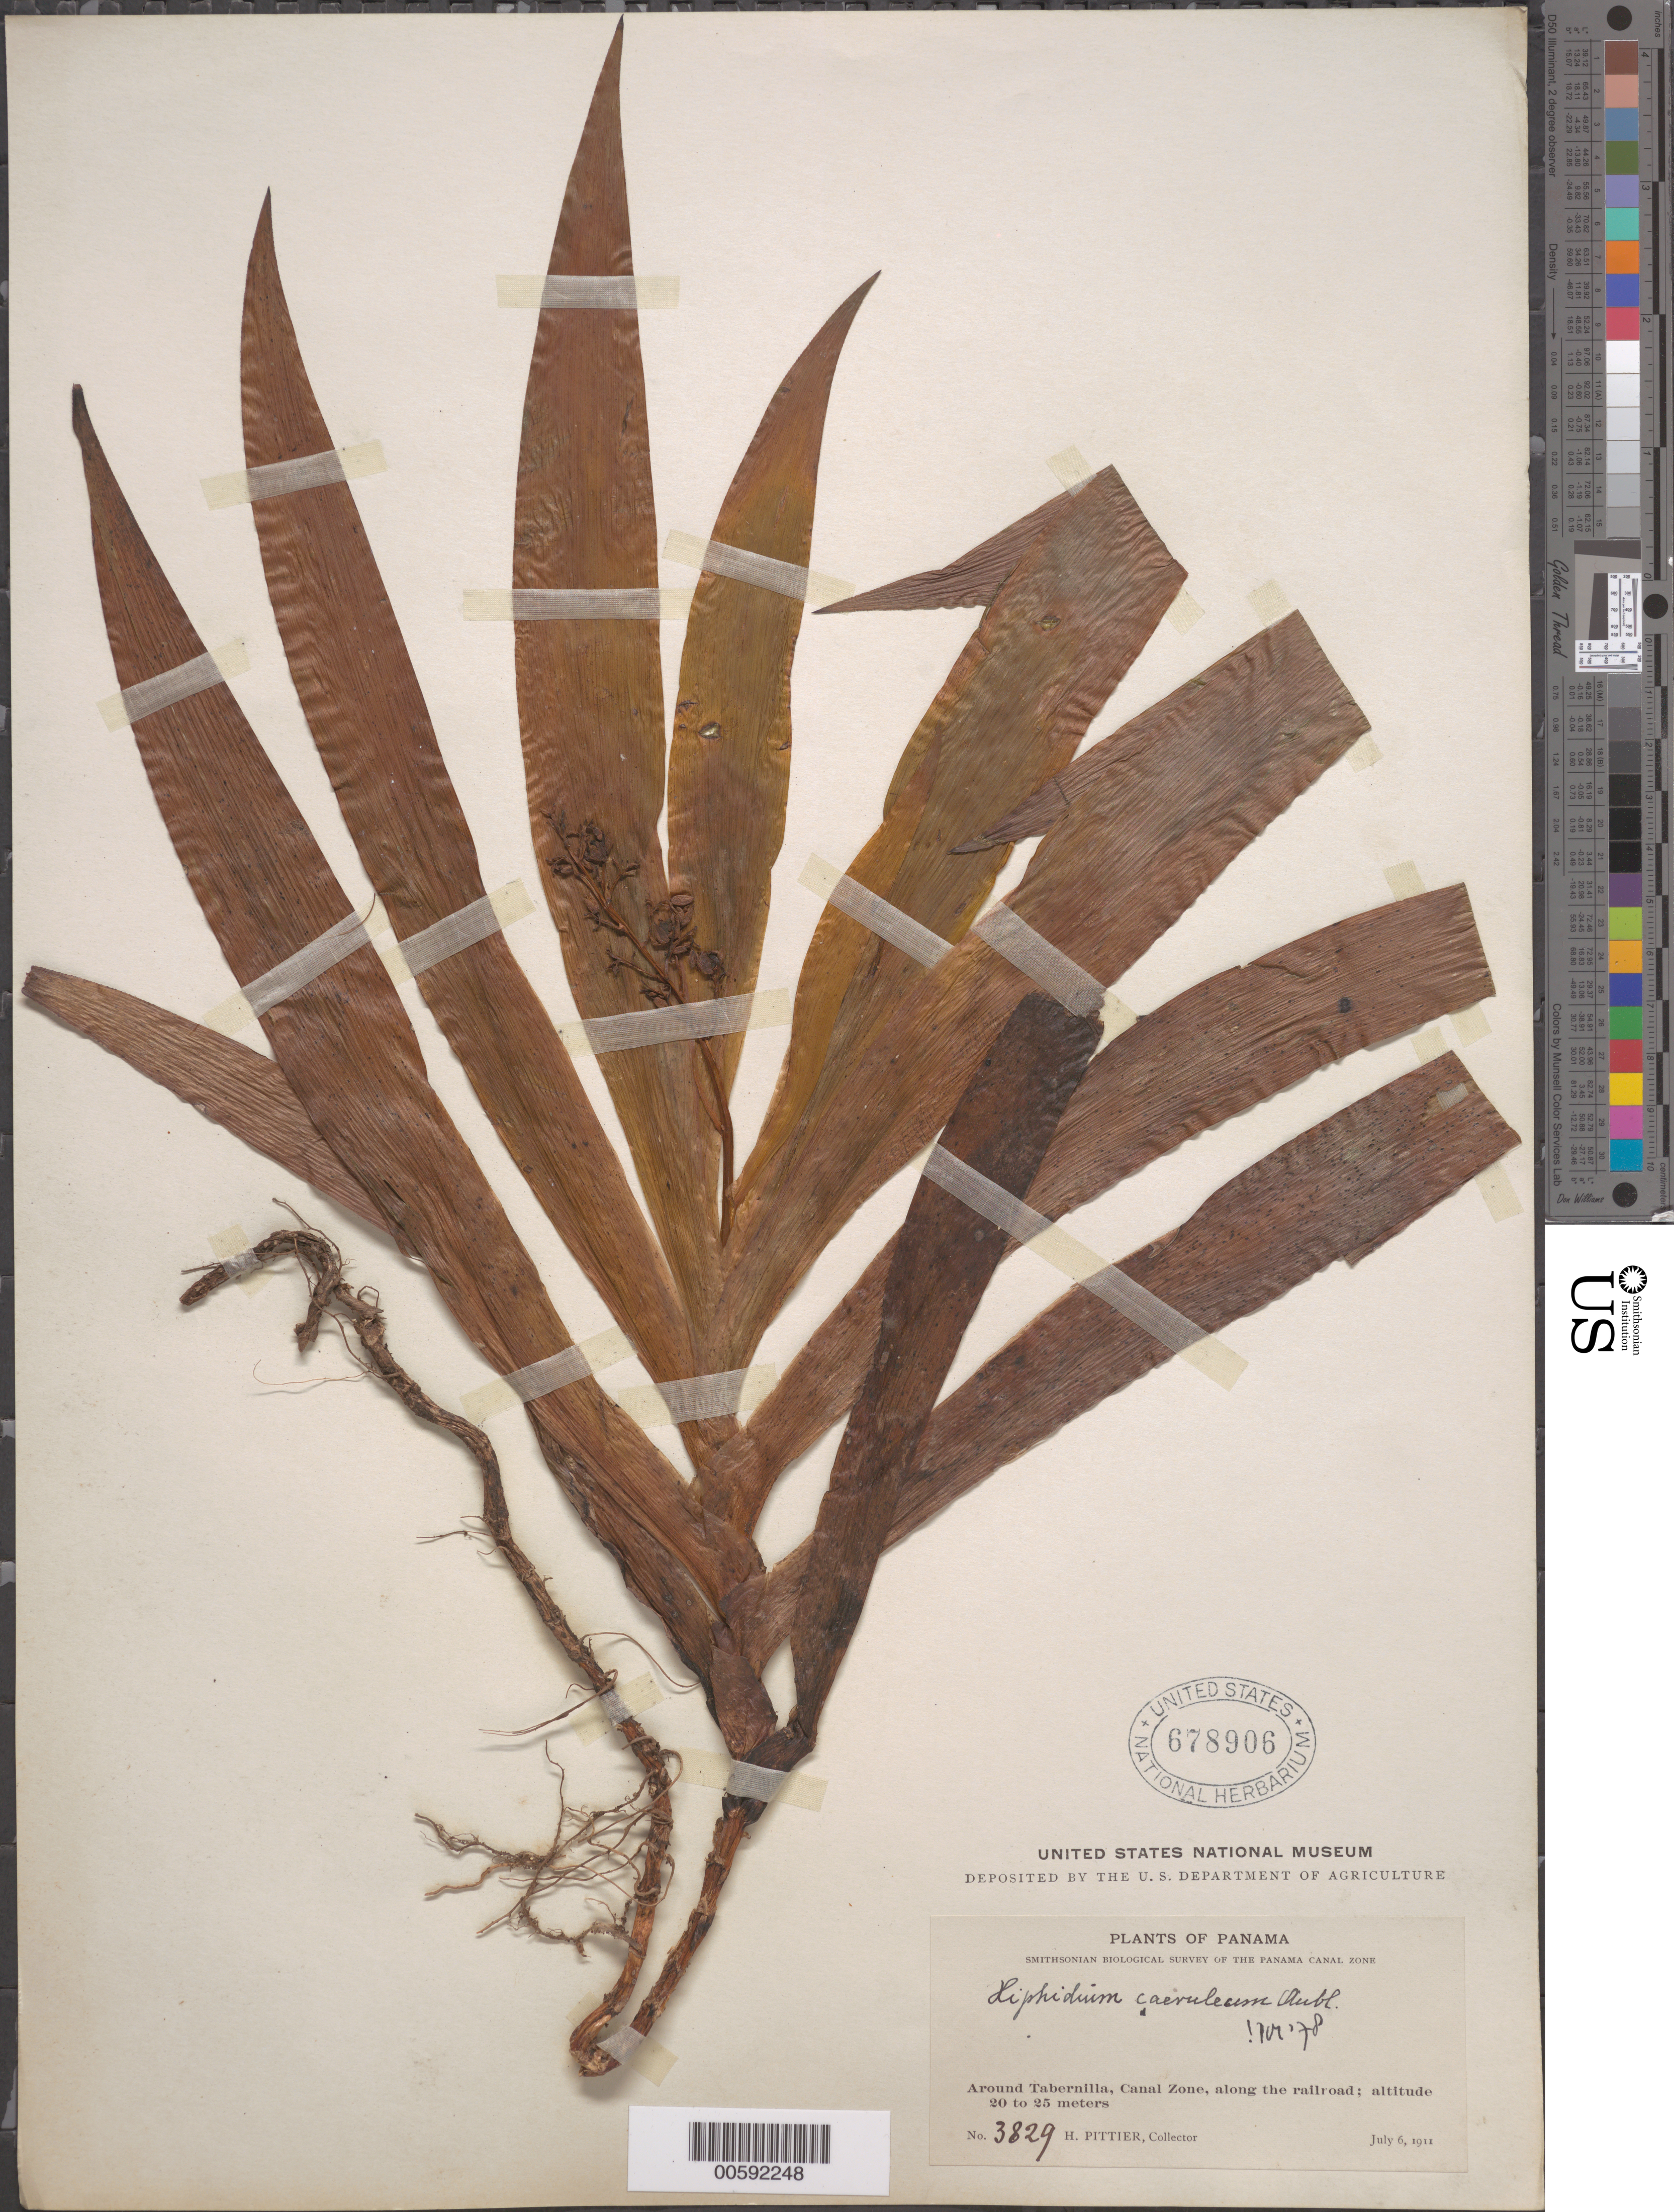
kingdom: Plantae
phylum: Tracheophyta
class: Liliopsida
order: Commelinales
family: Haemodoraceae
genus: Xiphidium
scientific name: Xiphidium caeruleum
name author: Aubl.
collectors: H. F. Pittier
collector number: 3829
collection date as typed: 06 Jul 1911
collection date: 1911-07-06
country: Panama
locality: Around Tabernilla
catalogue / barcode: US 678906